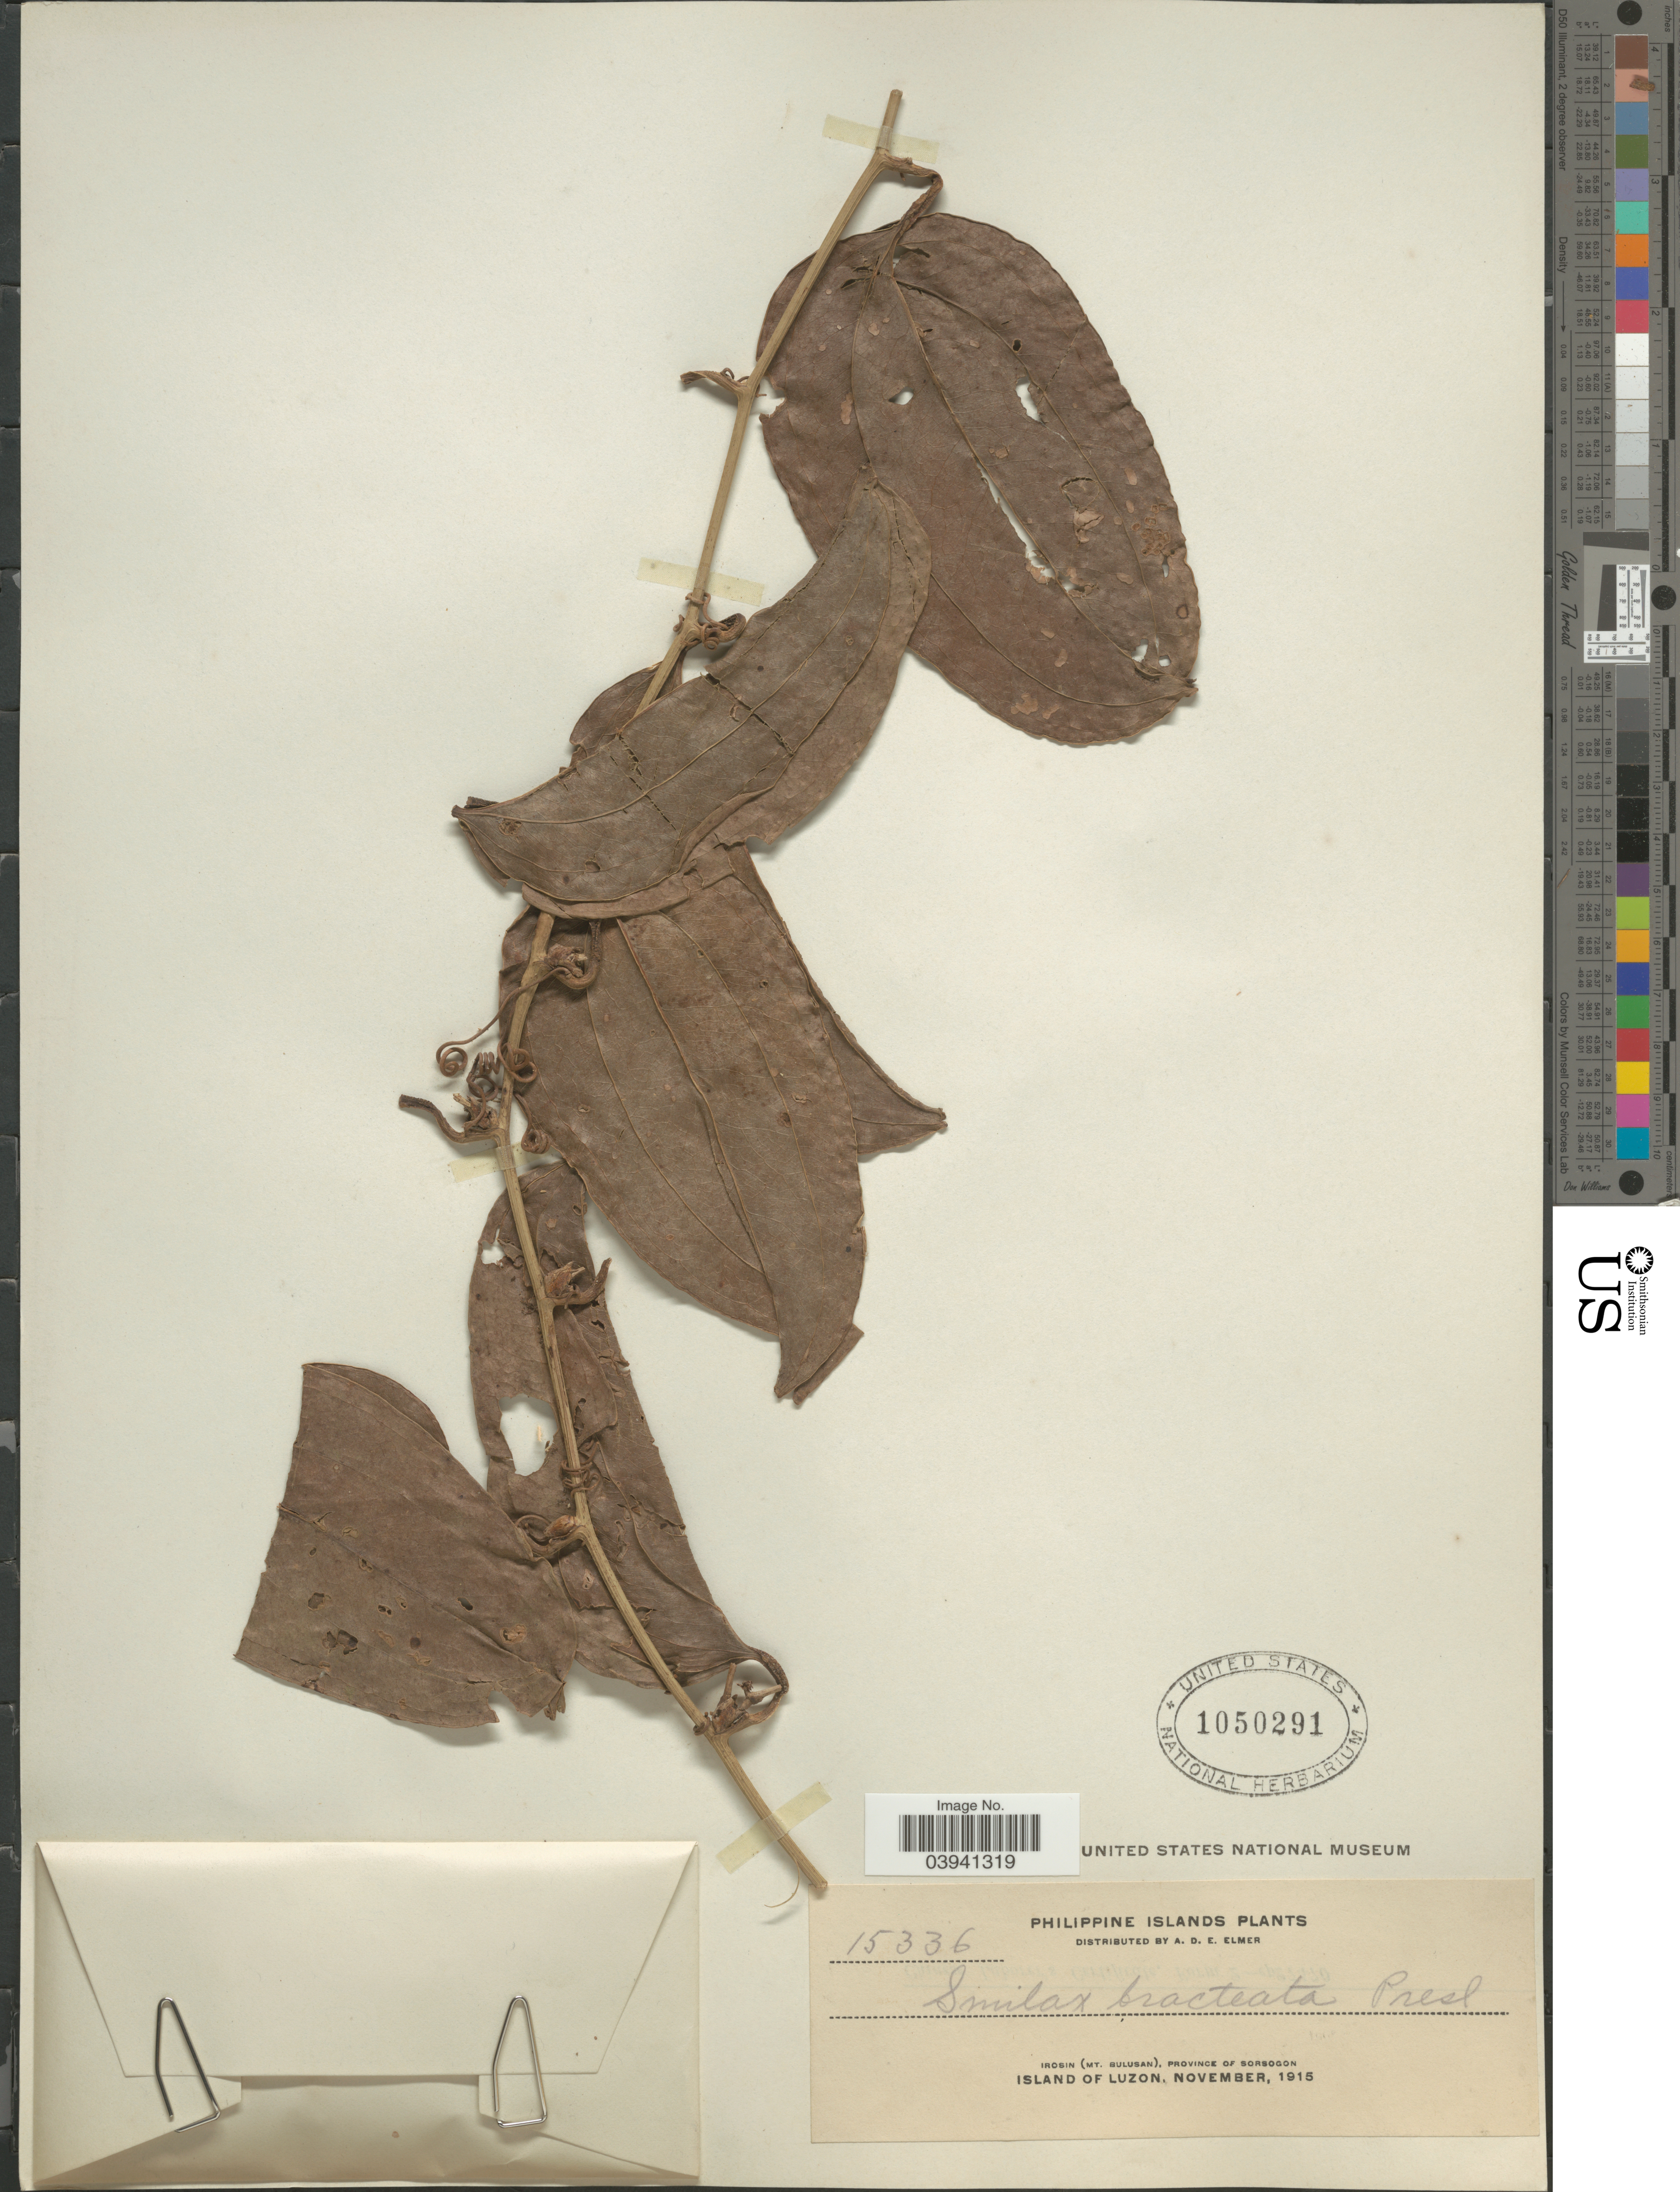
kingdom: Plantae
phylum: Tracheophyta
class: Liliopsida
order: Liliales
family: Smilacaceae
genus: Smilax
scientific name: Smilax bracteata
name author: C. Presl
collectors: A. D. E. Elmer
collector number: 15336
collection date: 1915-11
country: Philippines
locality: Philippine Islands. Irosin (Mt. Bulusan), Province of Sorsogon. Island of Luzon.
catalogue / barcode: US 1050291